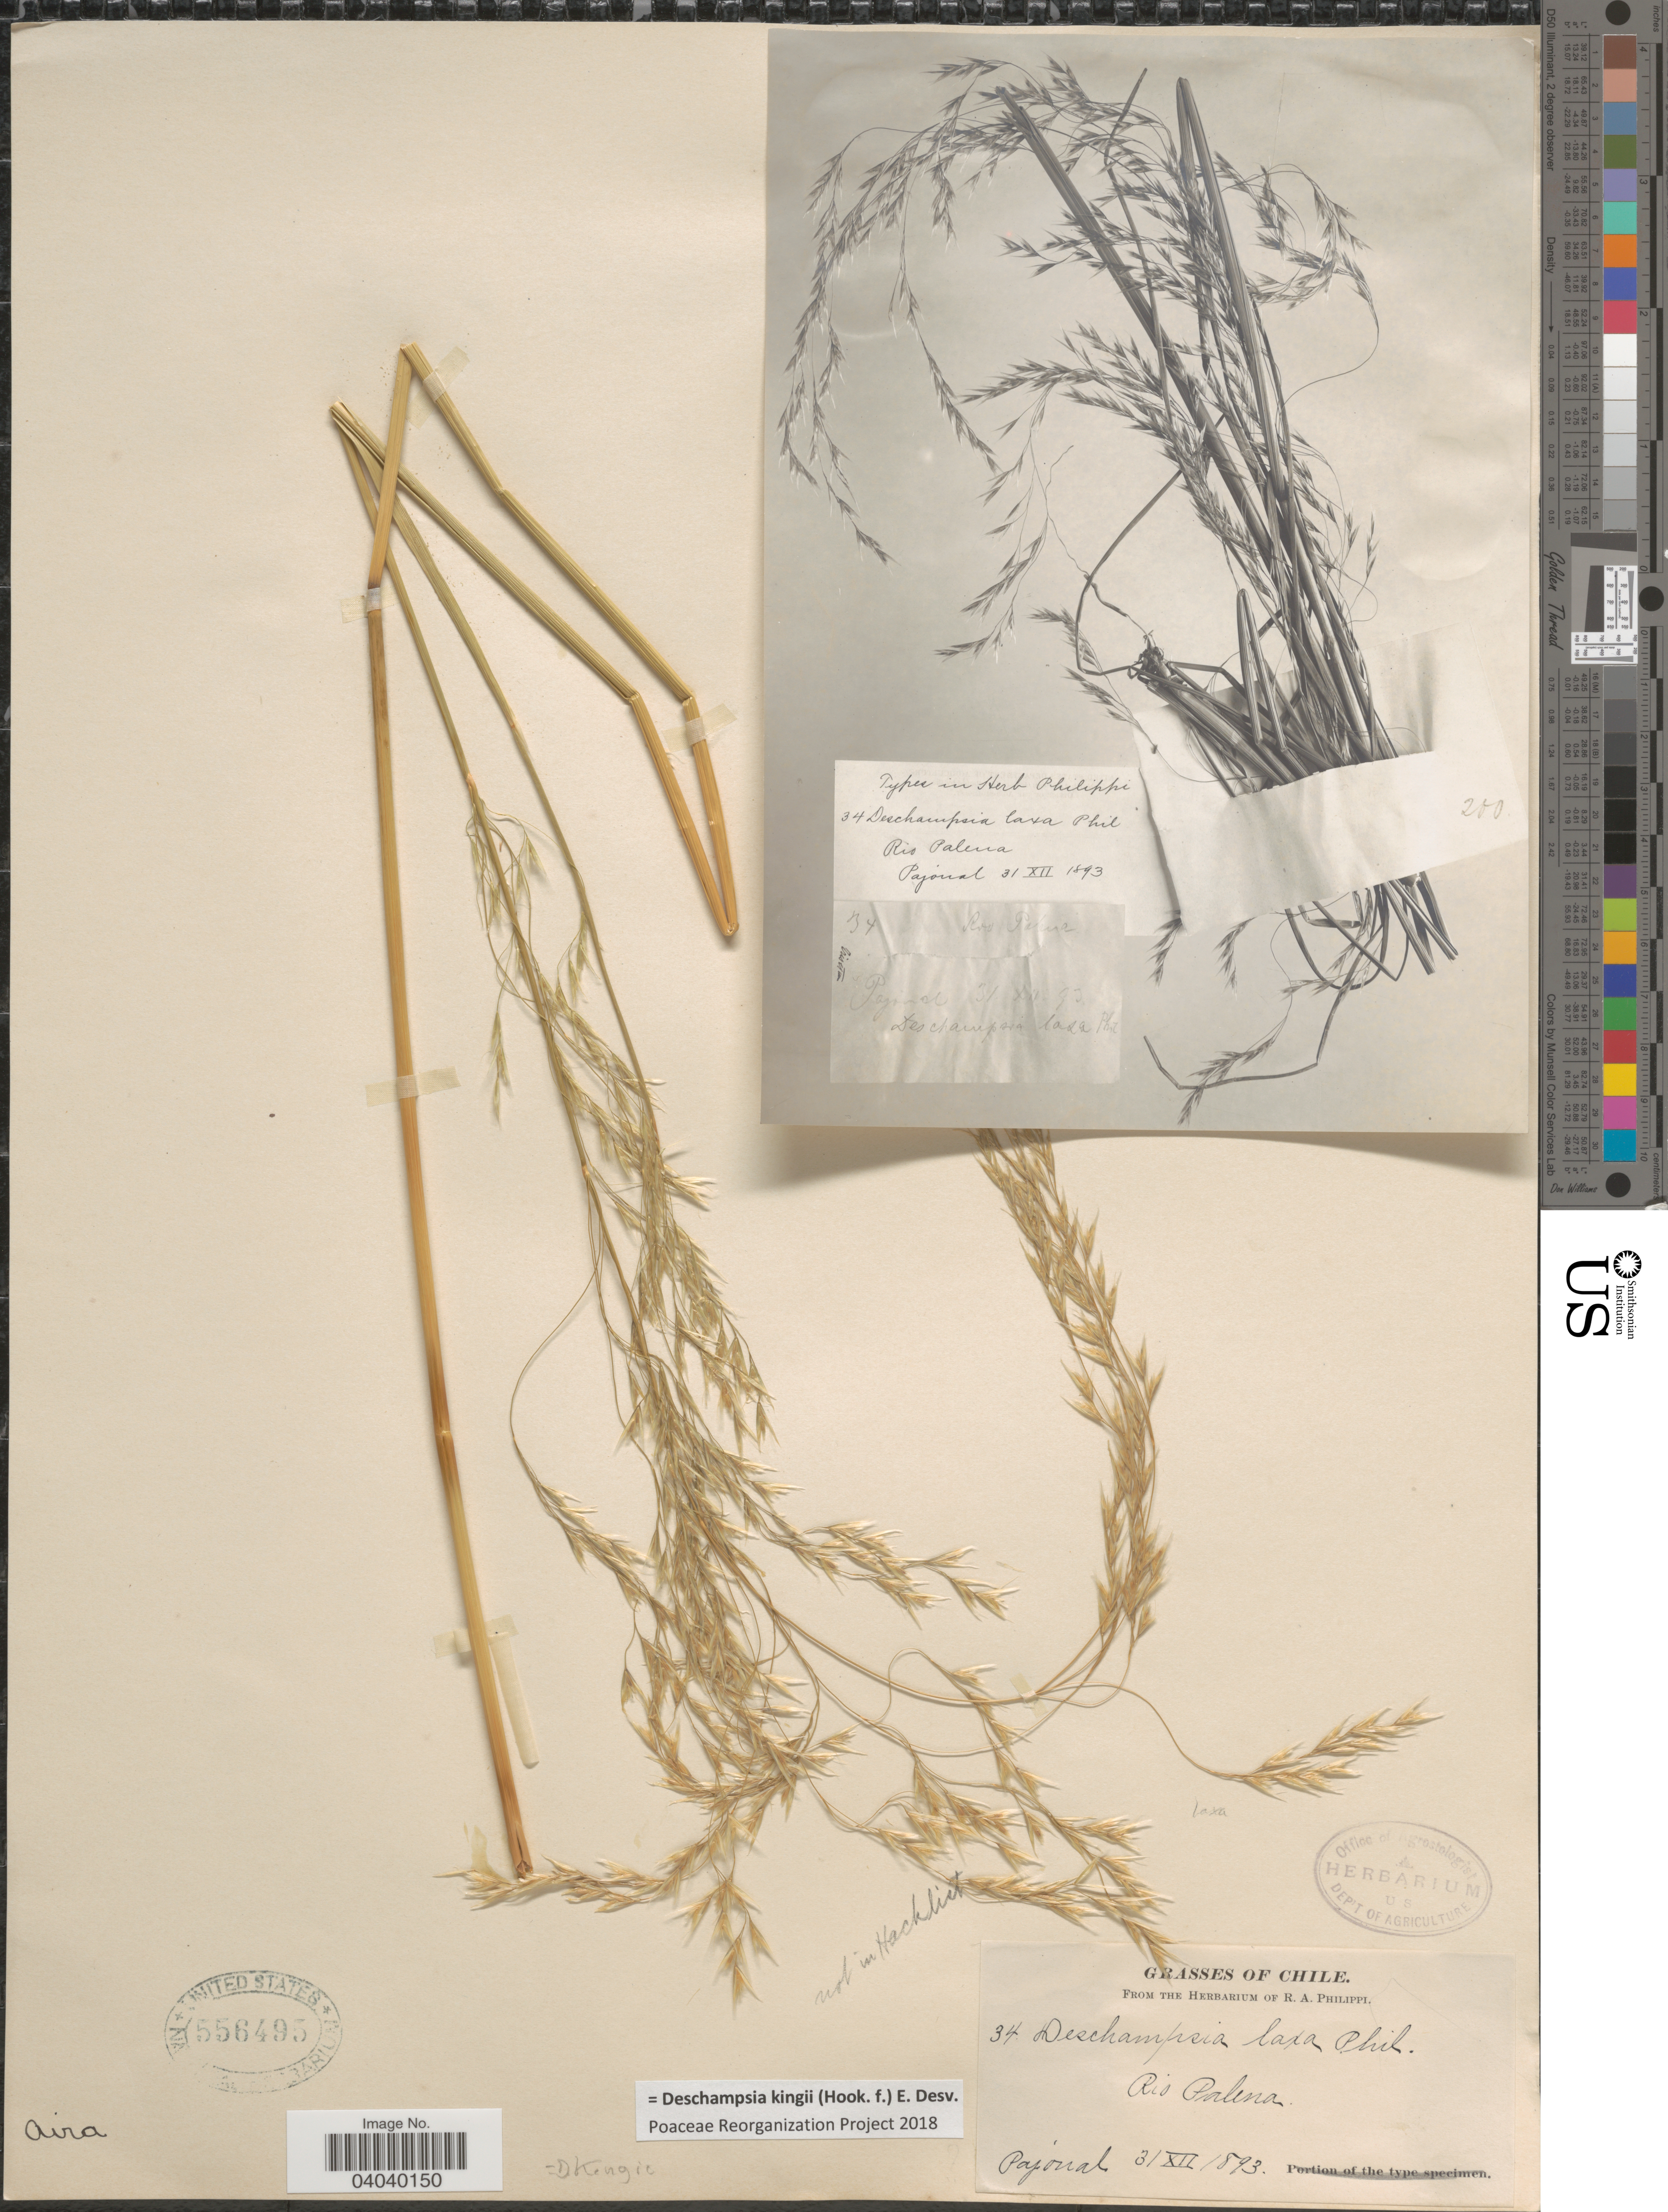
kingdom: Plantae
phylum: Tracheophyta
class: Liliopsida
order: Poales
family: Poaceae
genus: Deschampsia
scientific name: Deschampsia kingii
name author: (Hook. f.) É. Desv.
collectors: ex. herb. R.A. Philippi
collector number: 34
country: Chile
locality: Aira. Rio Palena.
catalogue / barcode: US 556495